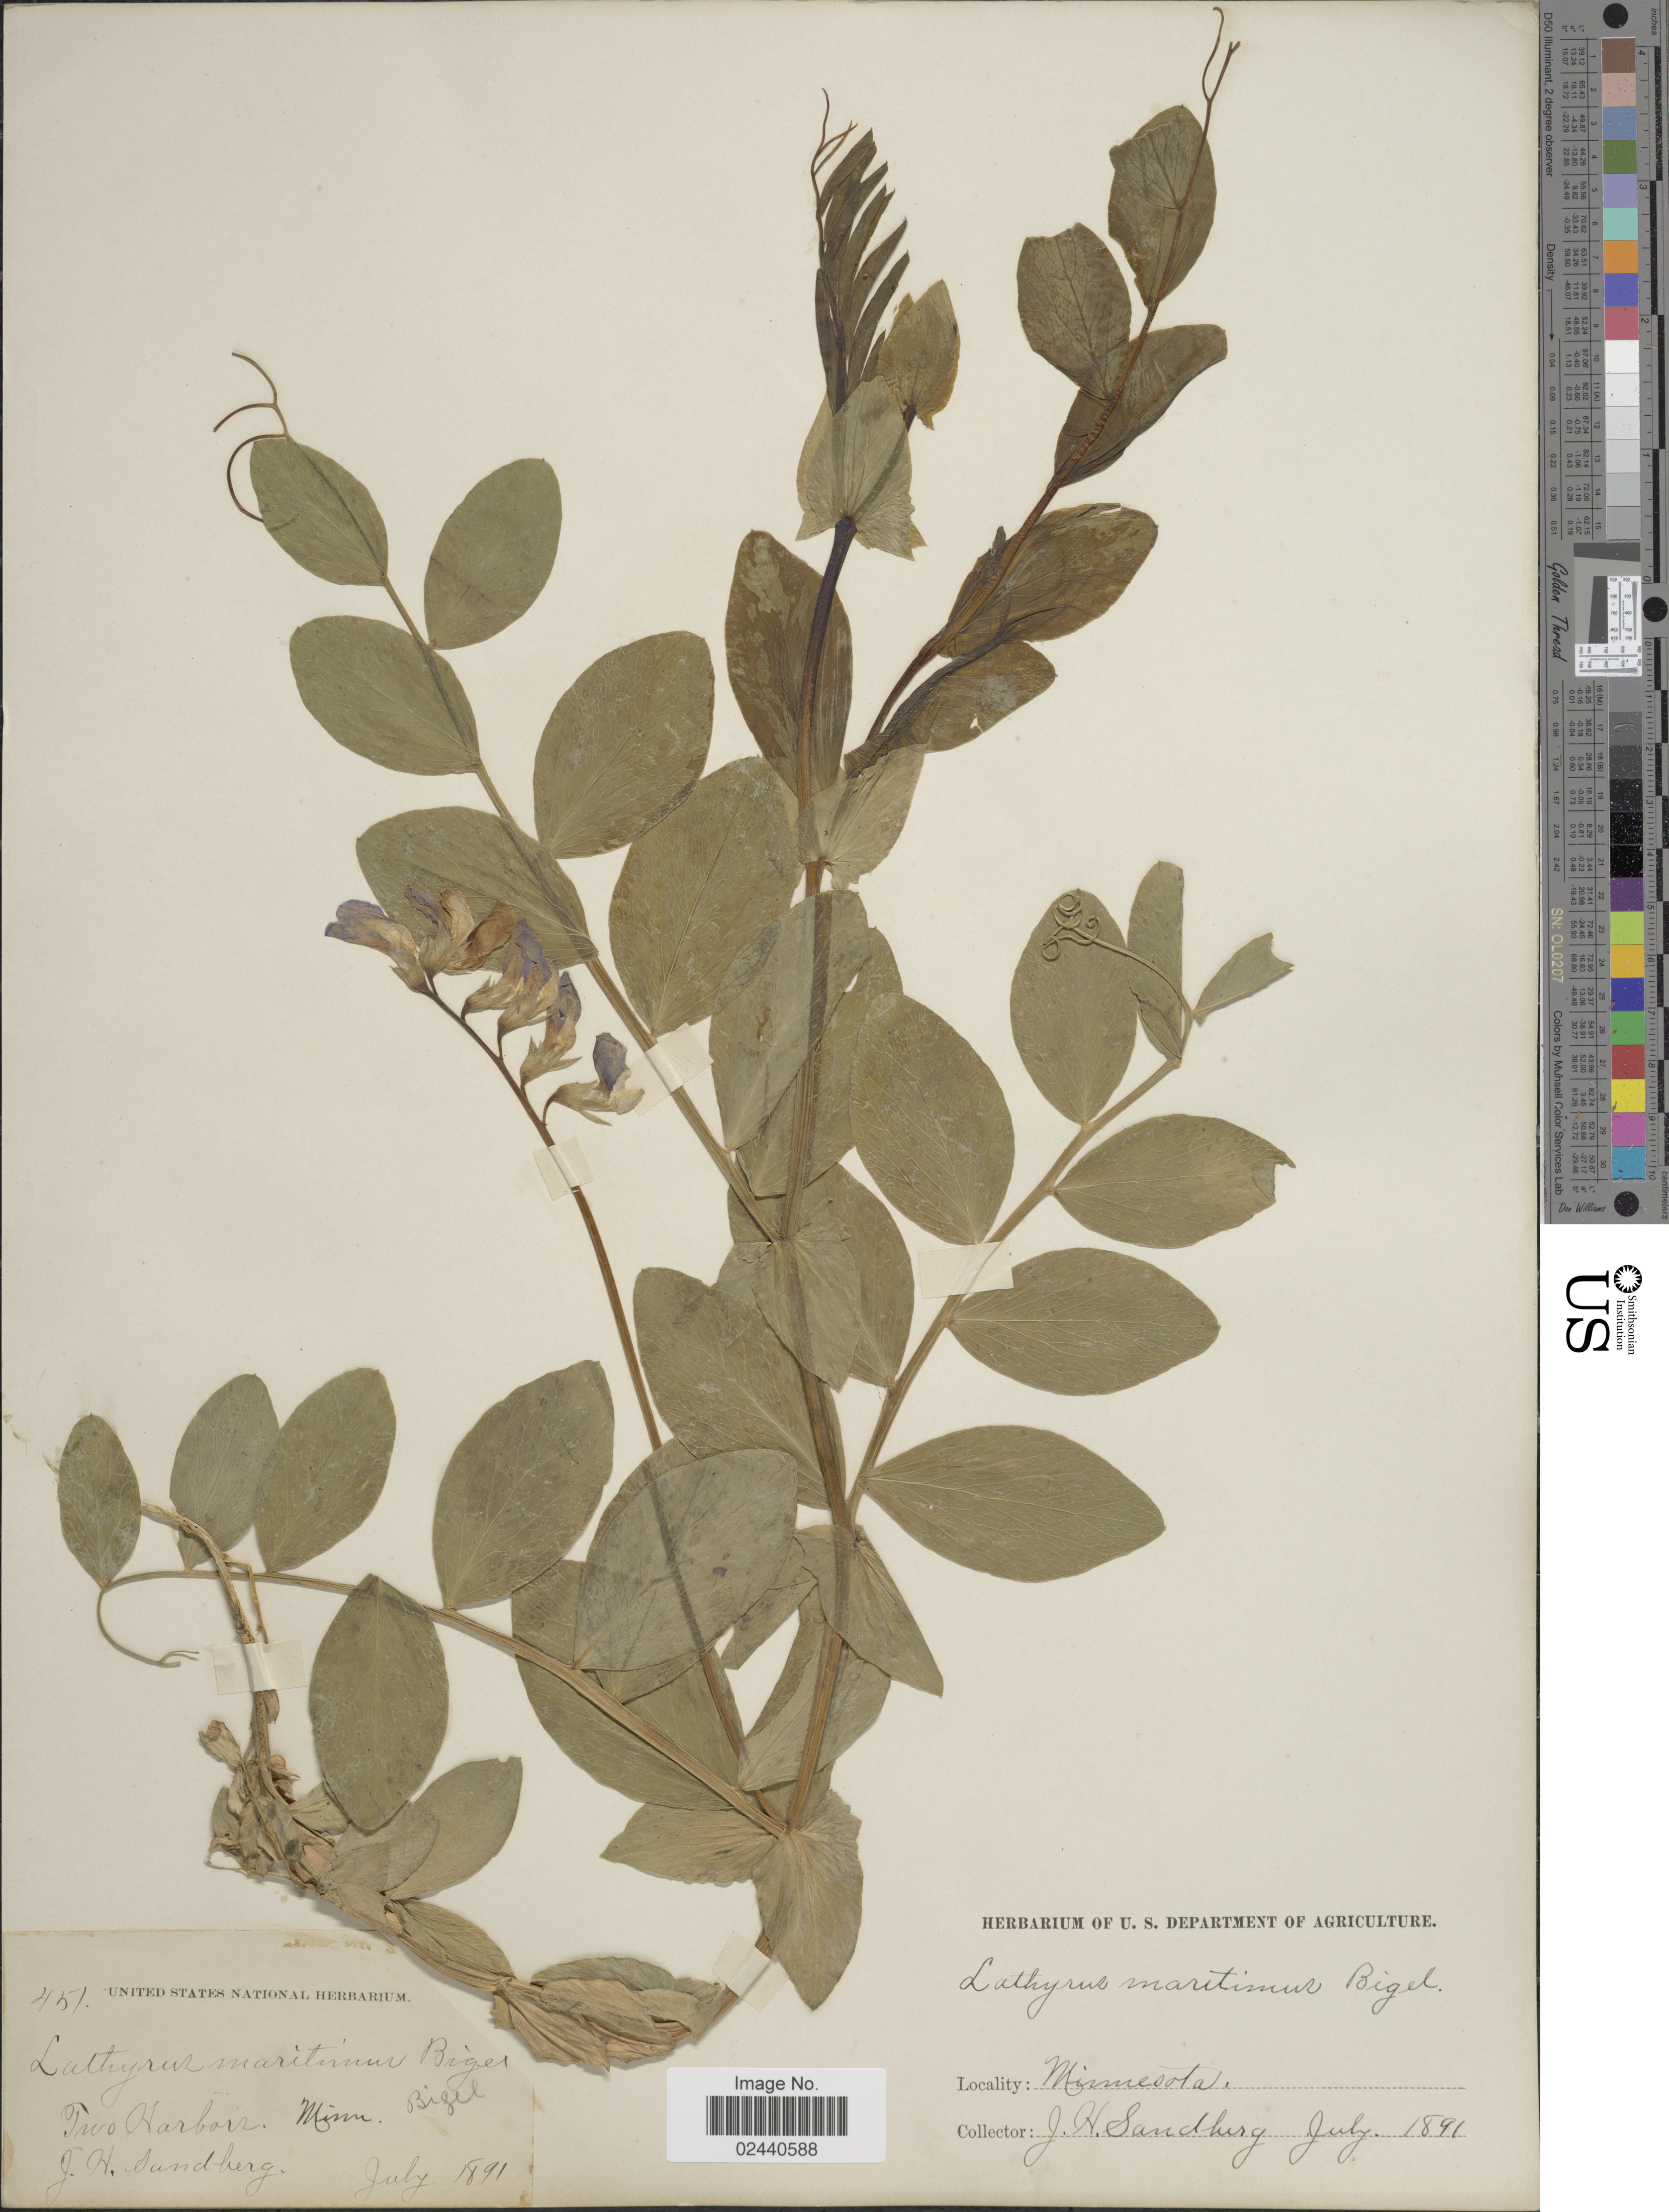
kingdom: Plantae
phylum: Tracheophyta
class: Magnoliopsida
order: Fabales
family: Fabaceae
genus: Lathyrus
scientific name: Lathyrus japonicus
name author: Willd.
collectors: J. H. Sandberg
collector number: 451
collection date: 1891-07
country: United States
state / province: Minnesota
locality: Two Harbor, Minn.